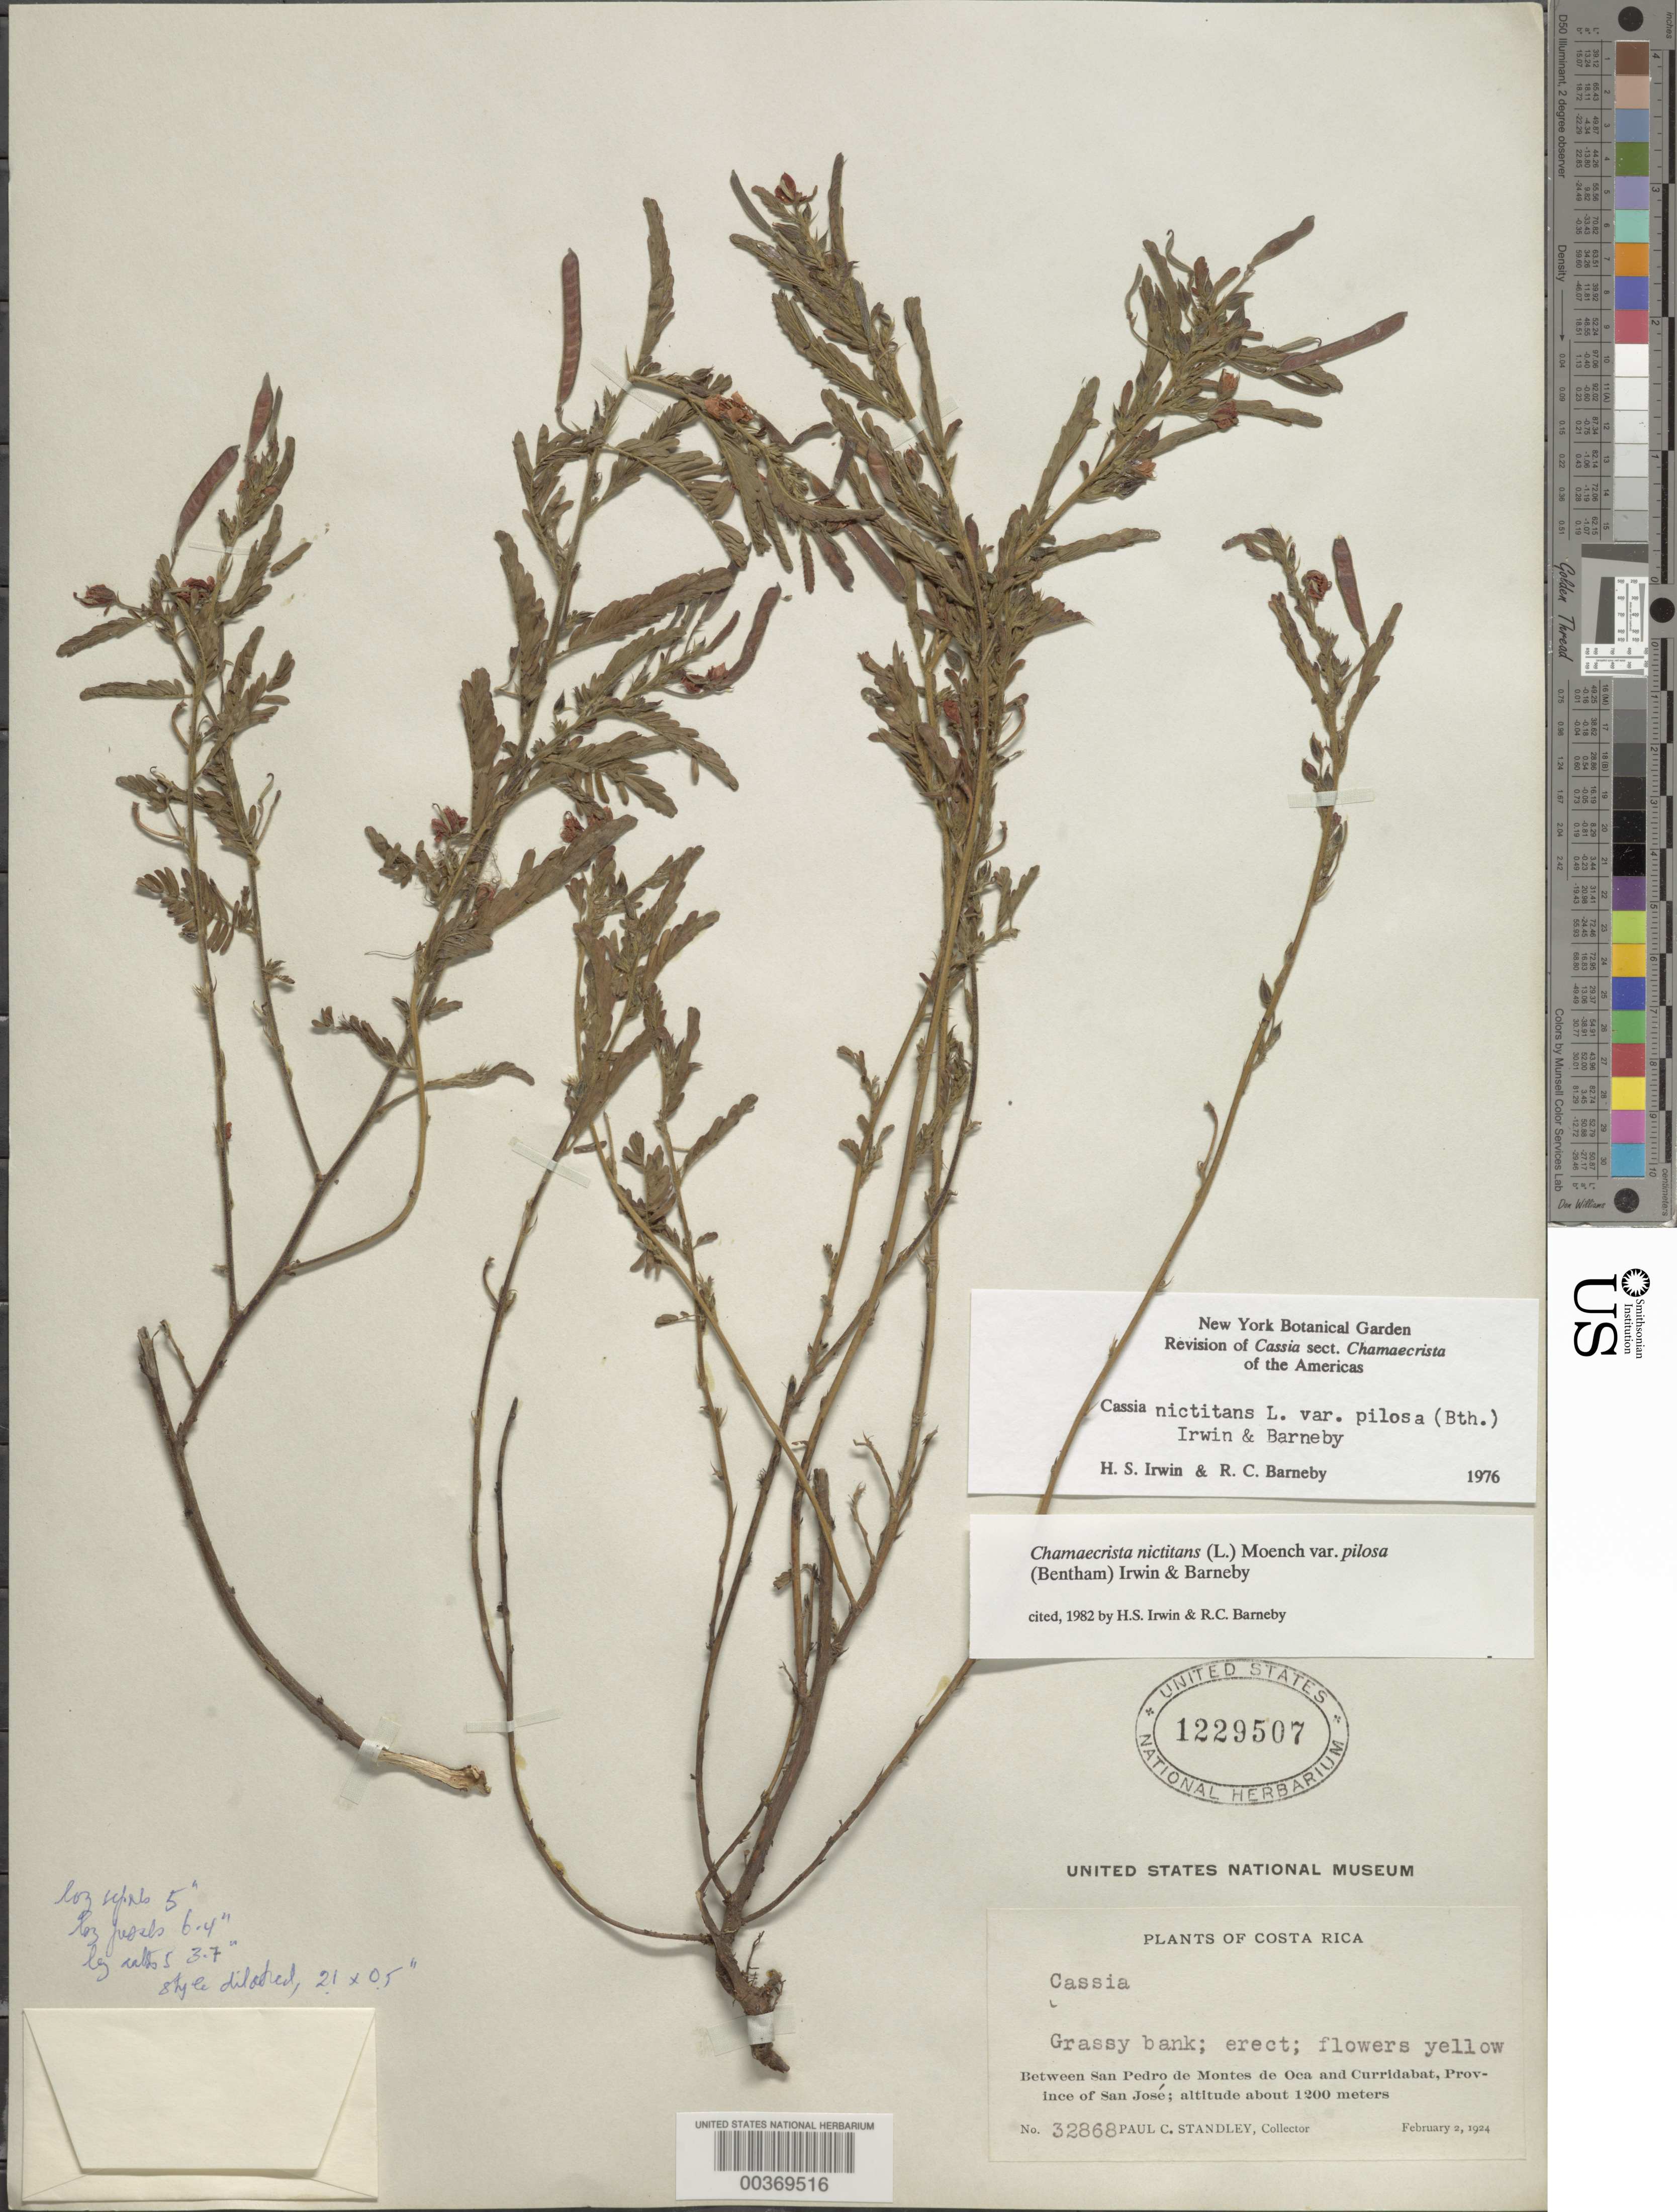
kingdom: Plantae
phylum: Tracheophyta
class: Magnoliopsida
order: Fabales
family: Fabaceae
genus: Chamaecrista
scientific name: Chamaecrista nictitans var. pilosa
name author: (Benth.) H.S. Irwin & Barneby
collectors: P. C. Standley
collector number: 32868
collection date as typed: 02 Feb 1924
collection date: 1924-02-02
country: Costa Rica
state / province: San José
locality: Between san pedro de montes de oca and curridabat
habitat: Grassy bank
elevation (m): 1200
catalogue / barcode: US 1229507